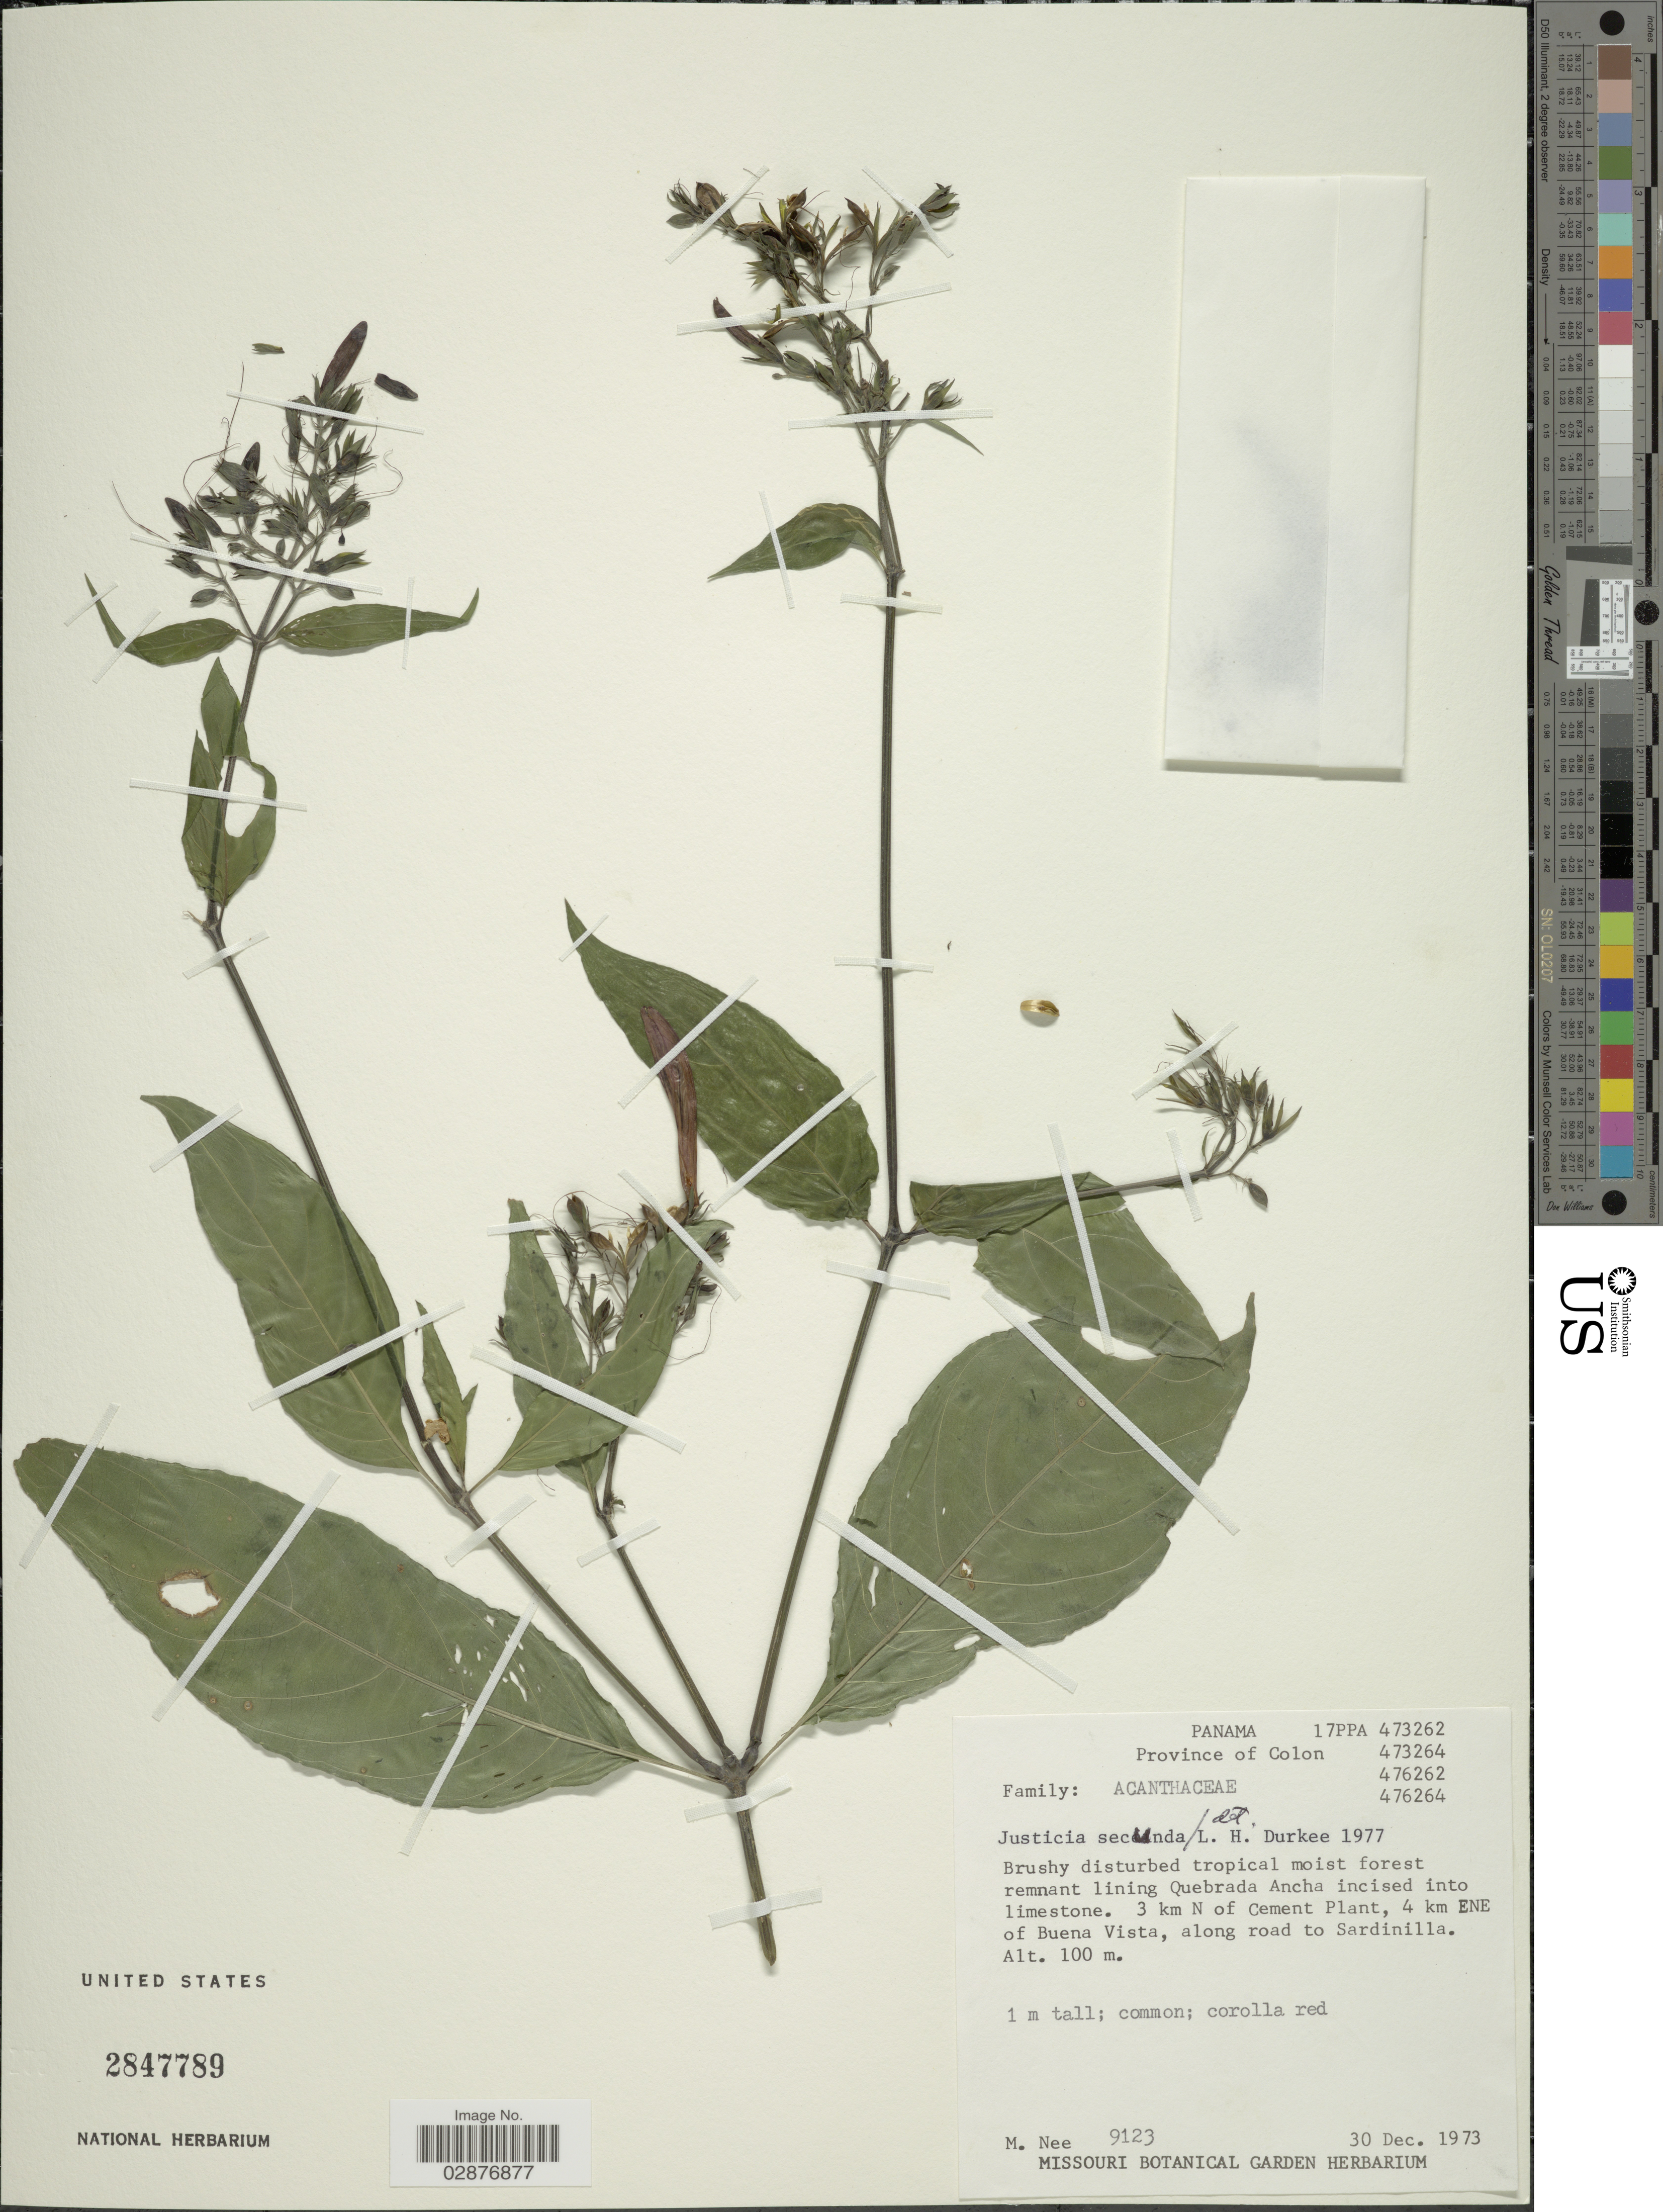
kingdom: Plantae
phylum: Tracheophyta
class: Magnoliopsida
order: Lamiales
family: Acanthaceae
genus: Justicia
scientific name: Justicia secunda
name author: Vahl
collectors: M. Nee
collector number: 9123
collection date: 1973-12-30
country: Panama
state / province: Colón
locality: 3 km N of Cement Plant, 4 km ENE of Buena Vista, along road to Sardinilla.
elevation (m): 100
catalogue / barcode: US 2847789